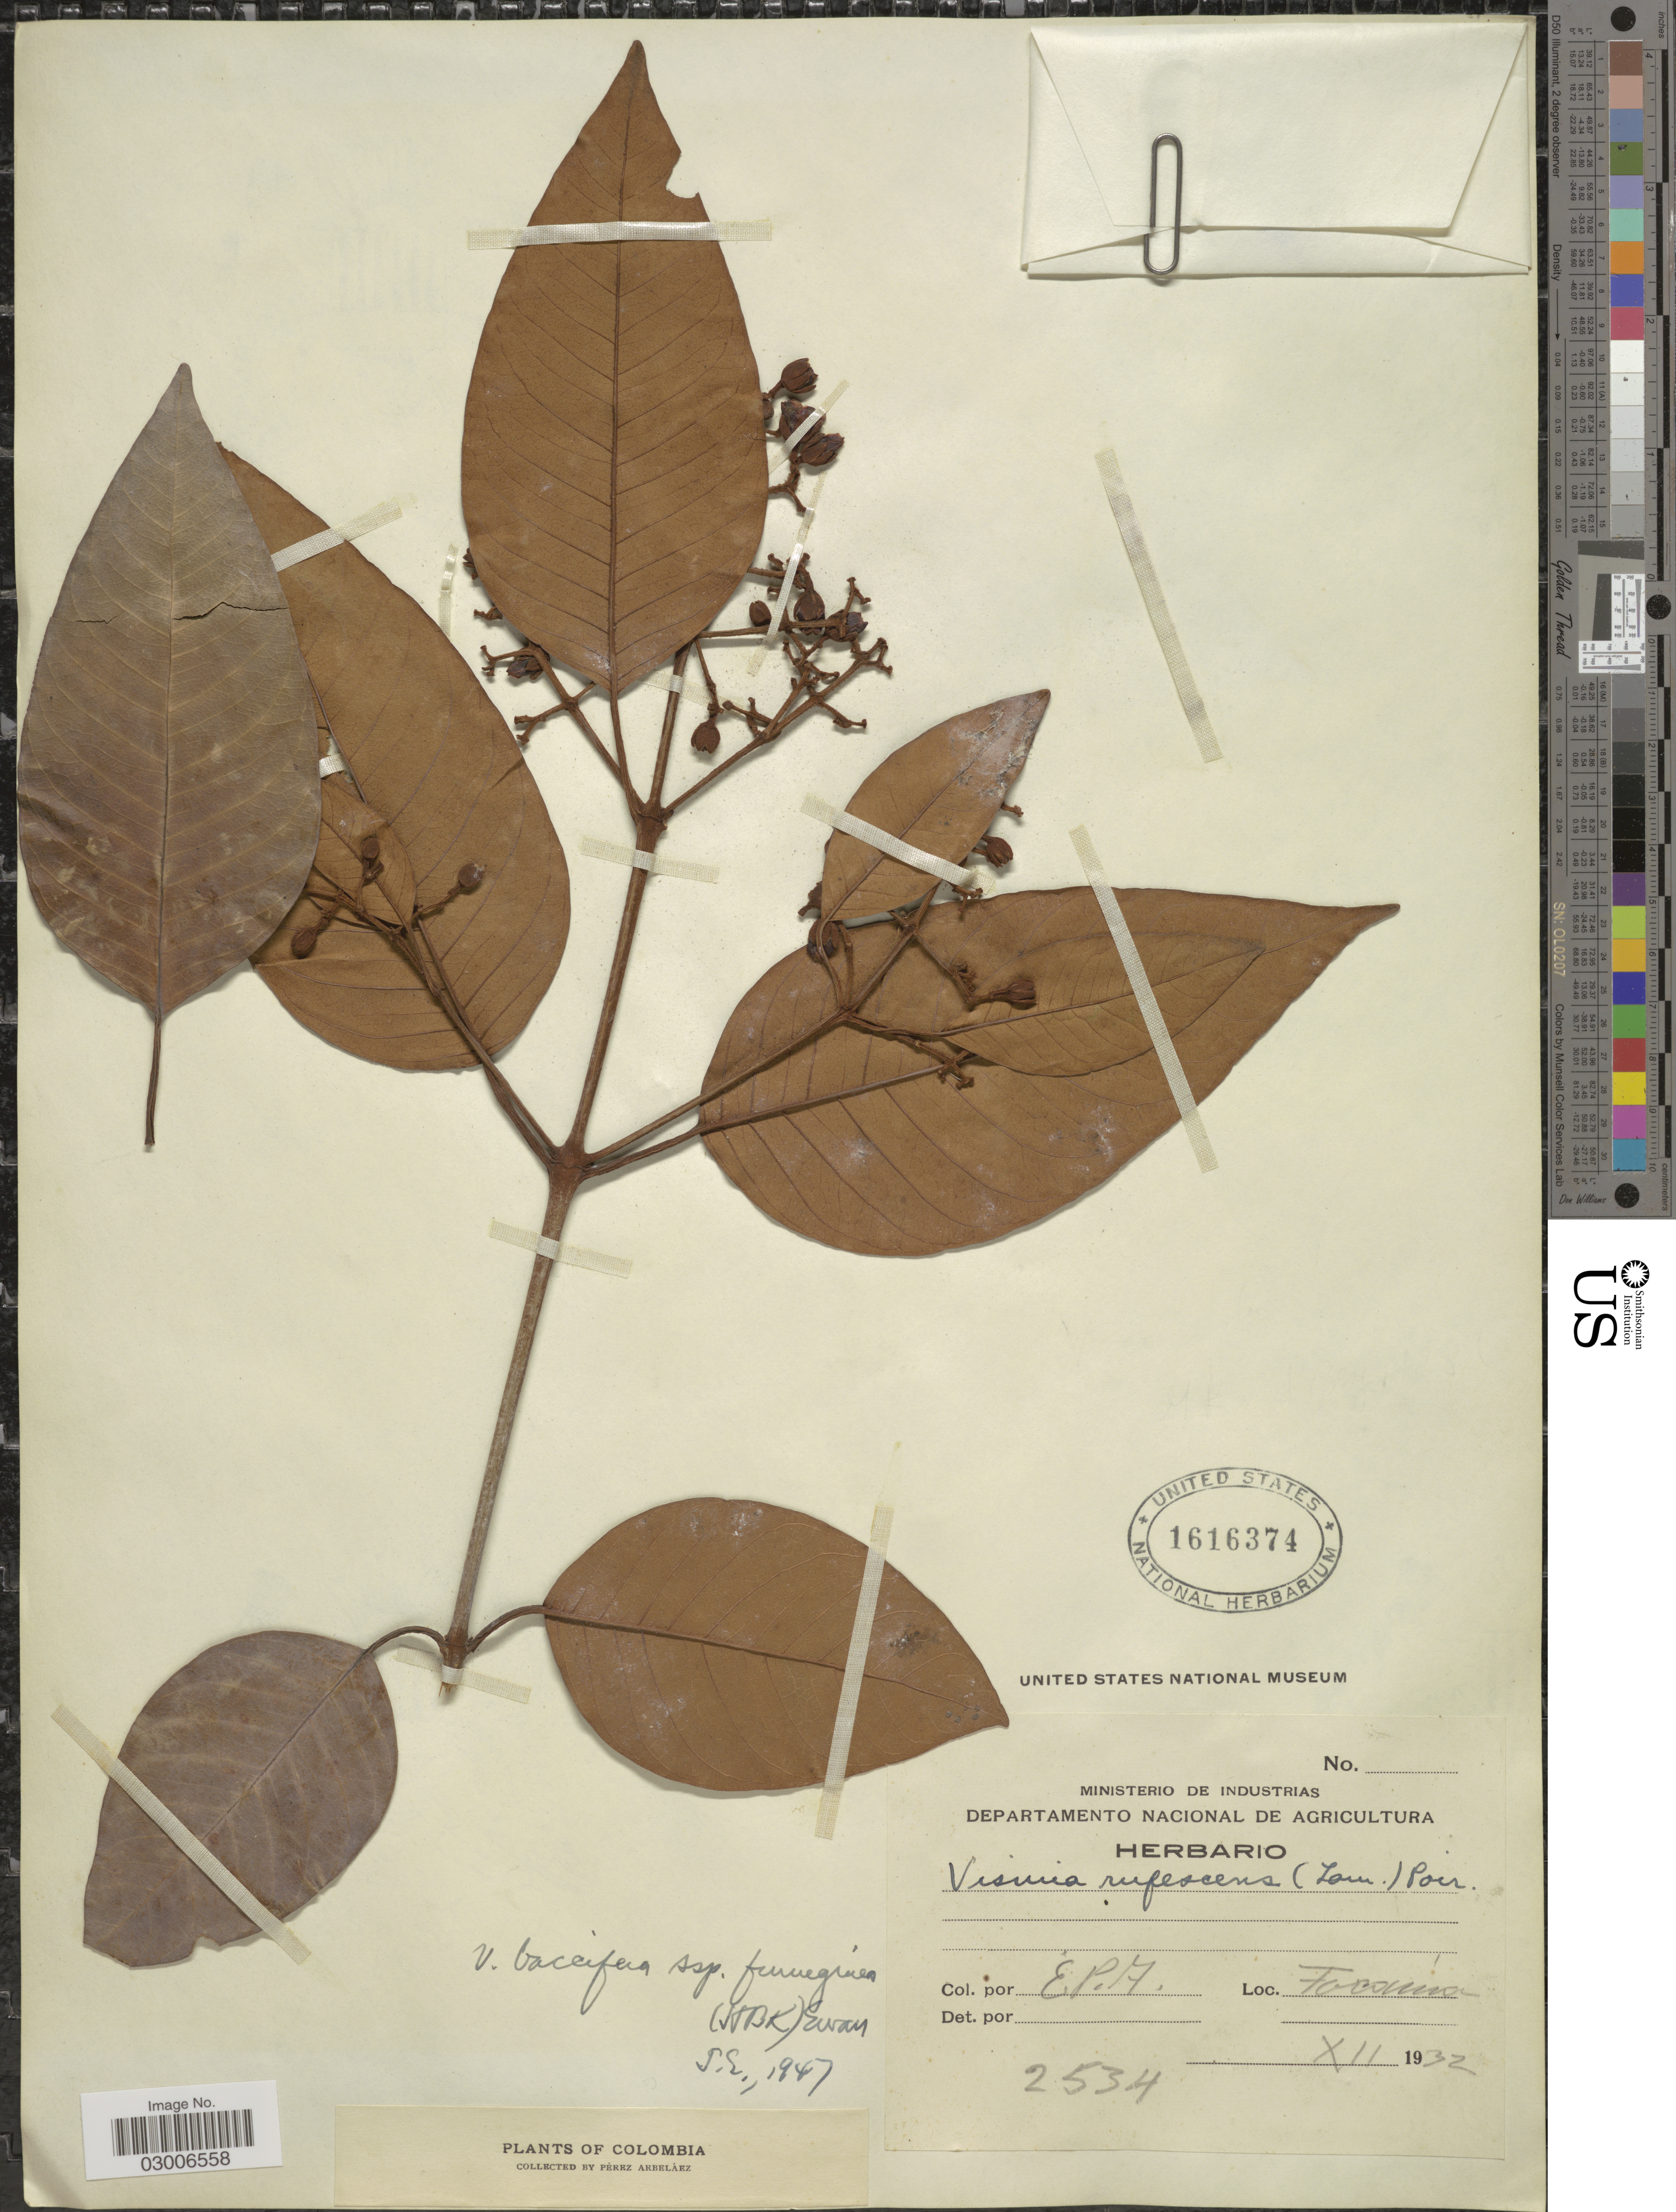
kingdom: Plantae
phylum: Tracheophyta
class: Magnoliopsida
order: Malpighiales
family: Hypericaceae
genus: Vismia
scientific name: Vismia baccifera subsp. ferruginea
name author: (Kunth) Ewan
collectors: E. Pérez Arbeláez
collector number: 2534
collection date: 1932-12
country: Colombia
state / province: Cundinamarca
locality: Tocaima.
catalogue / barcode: US 1616374